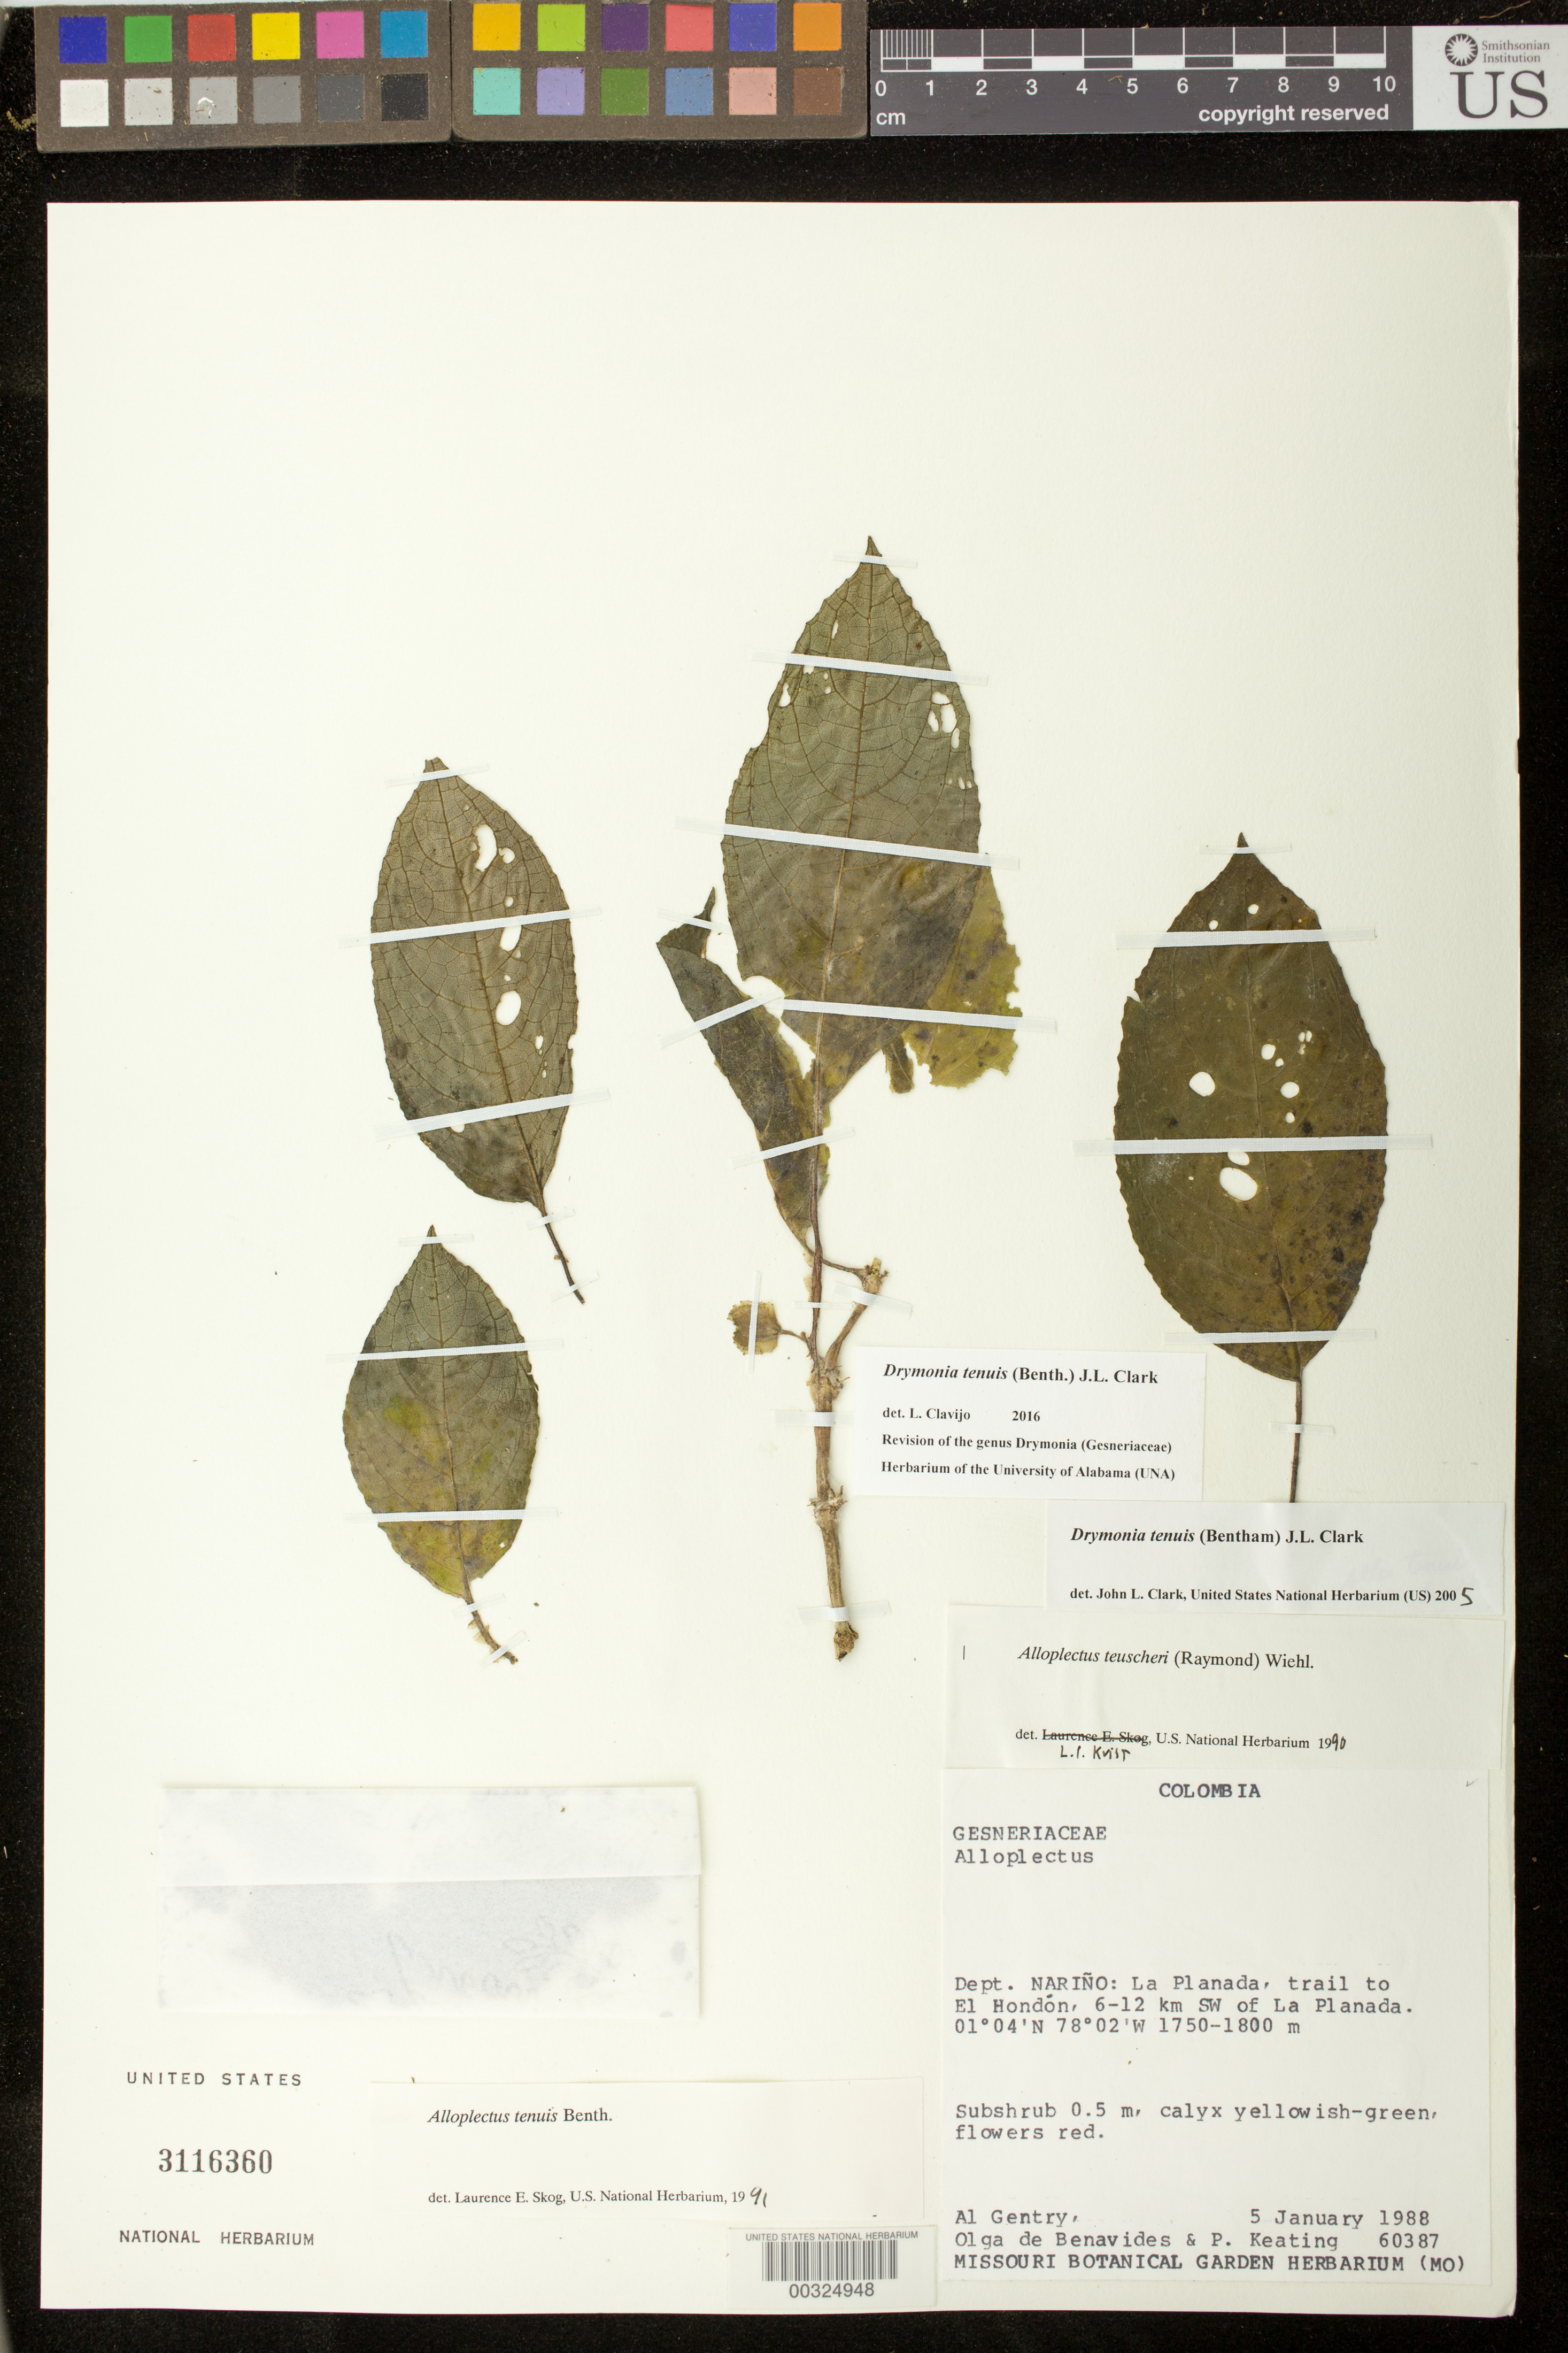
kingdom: Plantae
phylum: Tracheophyta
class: Magnoliopsida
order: Lamiales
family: Gesneriaceae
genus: Drymonia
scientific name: Drymonia teuscheri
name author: (Raymond) J.L. Clark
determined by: Clark, J. L., (SEL), The Marie Selby Botanical Garden (UNITED STATES)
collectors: A. H. Gentry, Olga S. de Benavides & P. Keating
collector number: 60387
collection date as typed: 05 Jan 1988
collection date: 1988-01-05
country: Colombia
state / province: Nariño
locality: La Planada, trail to El Hondon, 6-12 km SW of La Planada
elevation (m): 1750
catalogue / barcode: US 3116360